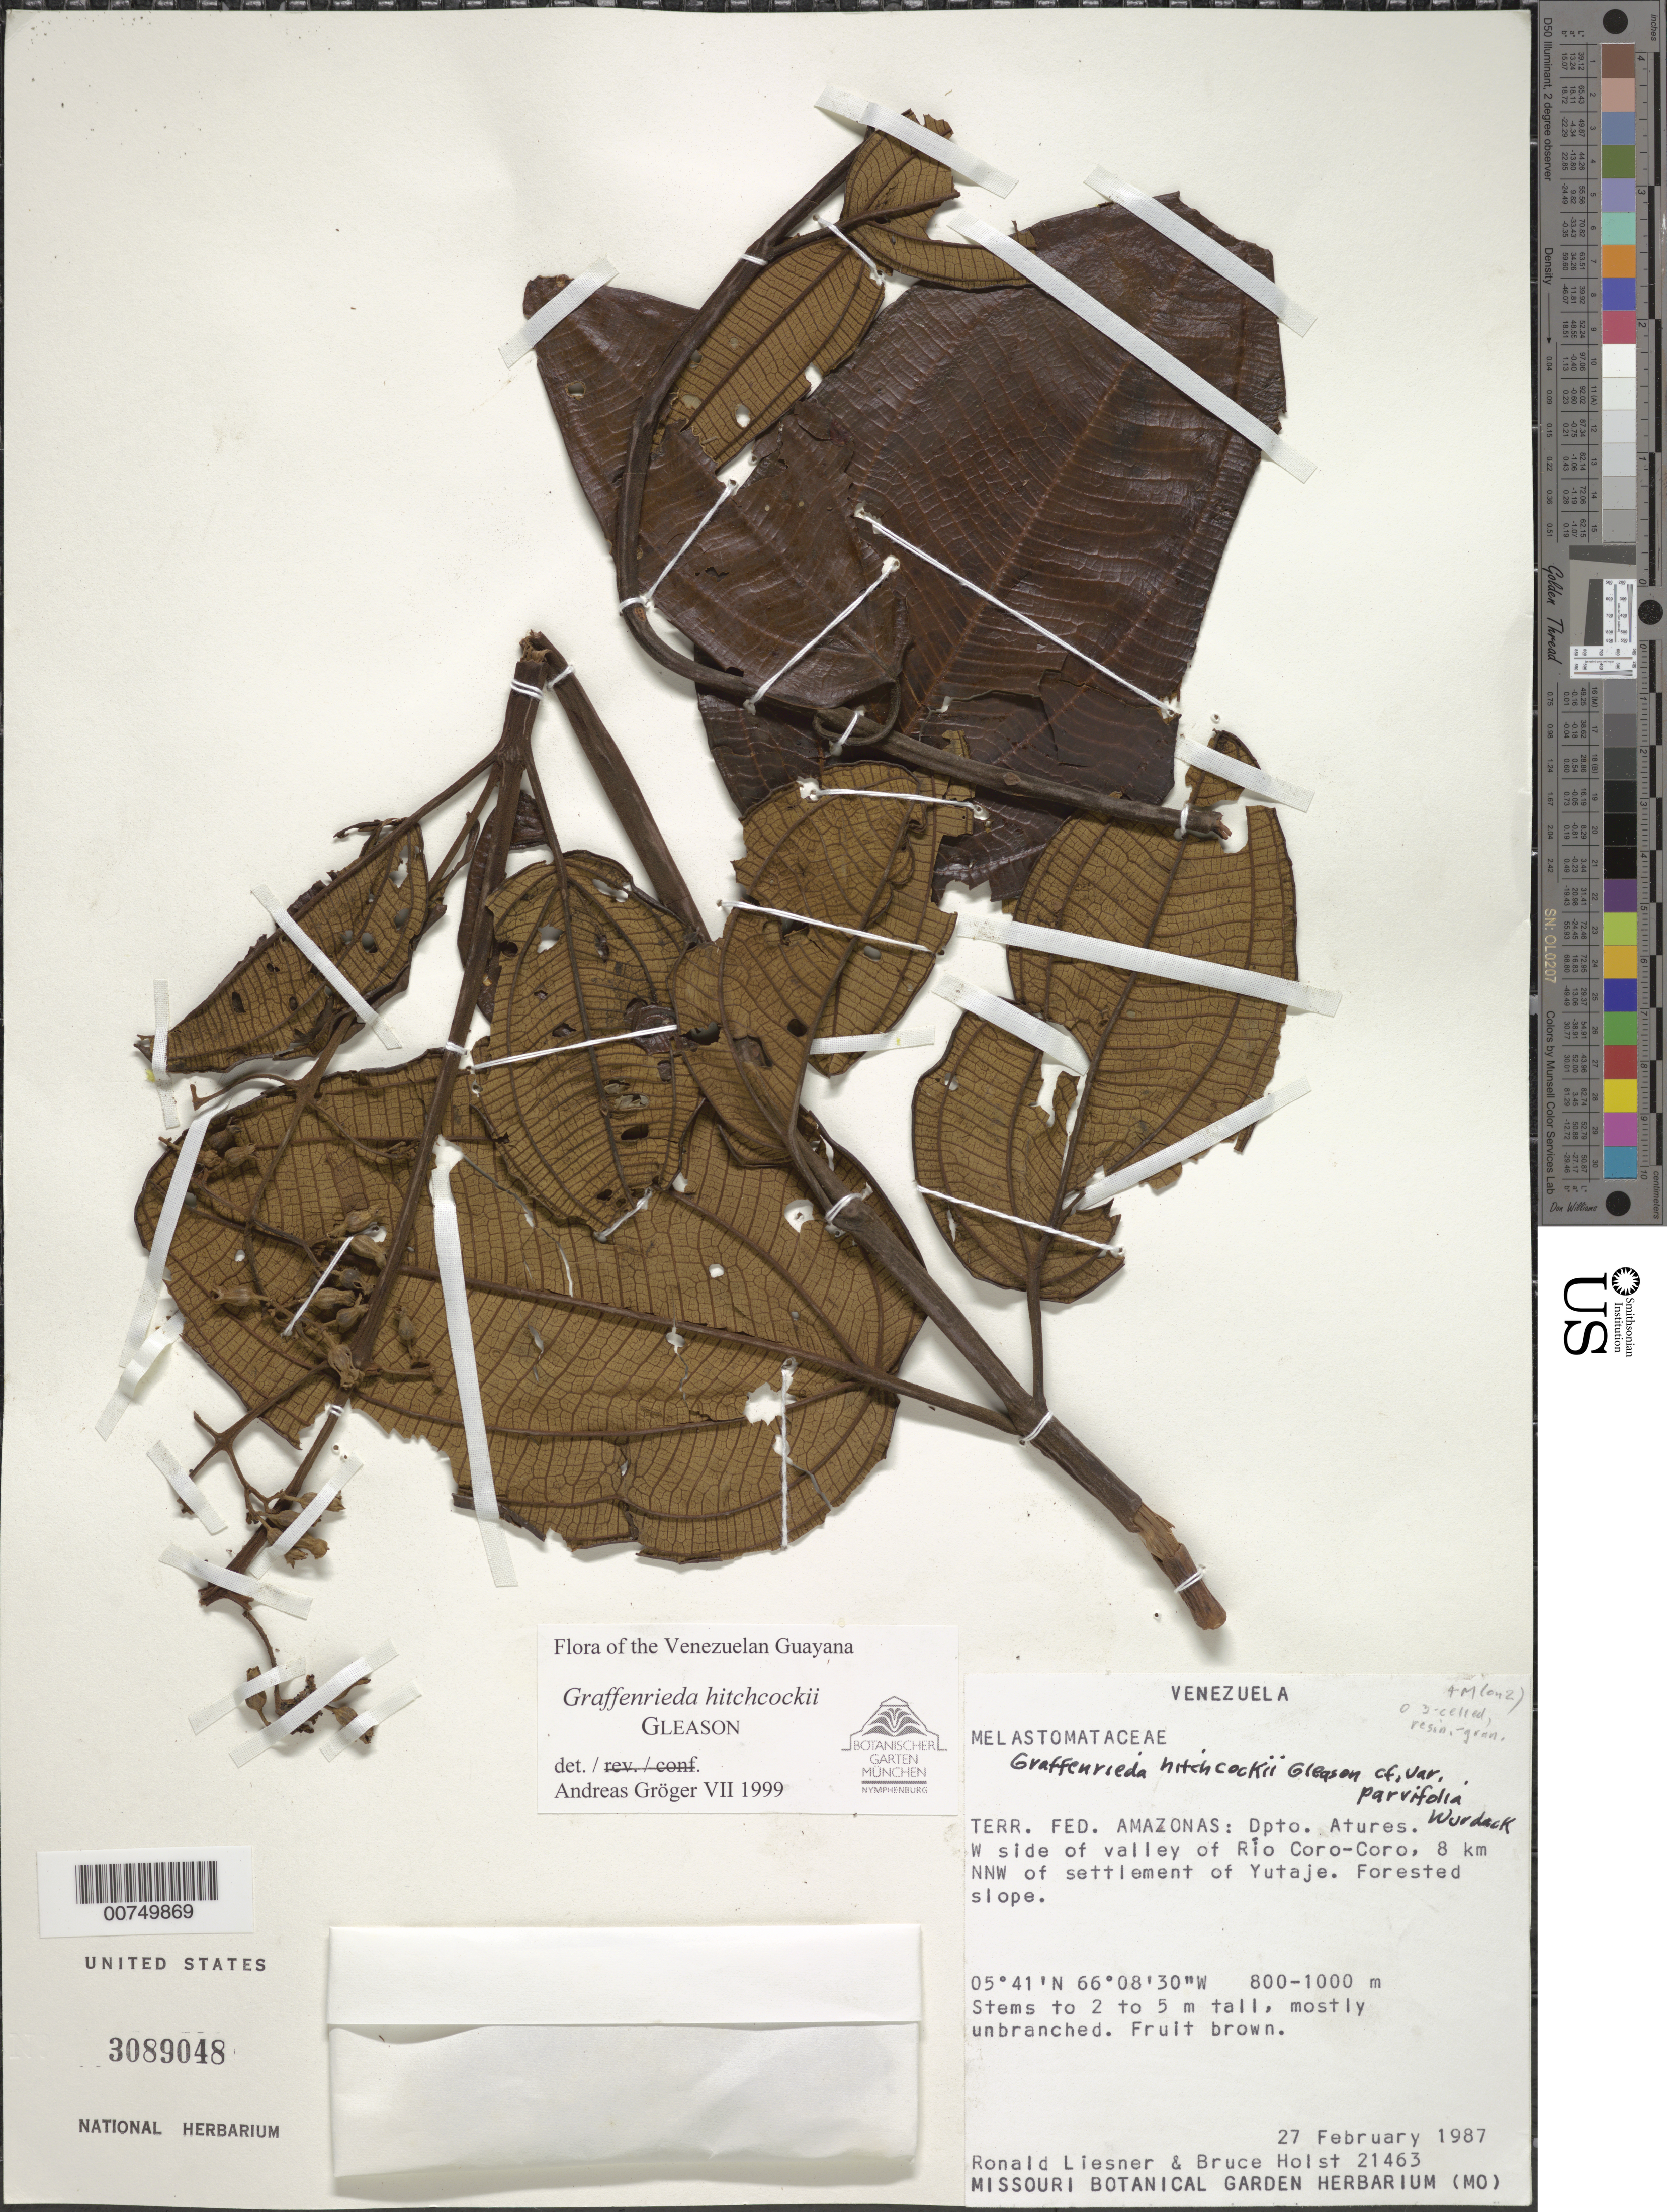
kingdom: Plantae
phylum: Tracheophyta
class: Magnoliopsida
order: Myrtales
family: Melastomataceae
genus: Graffenrieda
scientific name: Graffenrieda hitchcockii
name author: Gleason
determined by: Gröger, A.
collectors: R. L. Liesner & B. Holst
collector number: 21463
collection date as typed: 27-Feb-87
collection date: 1987-02-27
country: Venezuela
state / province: Amazonas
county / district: Atures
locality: Río Coro-Coro, W side, 8 km NNW of settlement of Yutajé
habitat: Forested slope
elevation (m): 800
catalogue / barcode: US 3089048